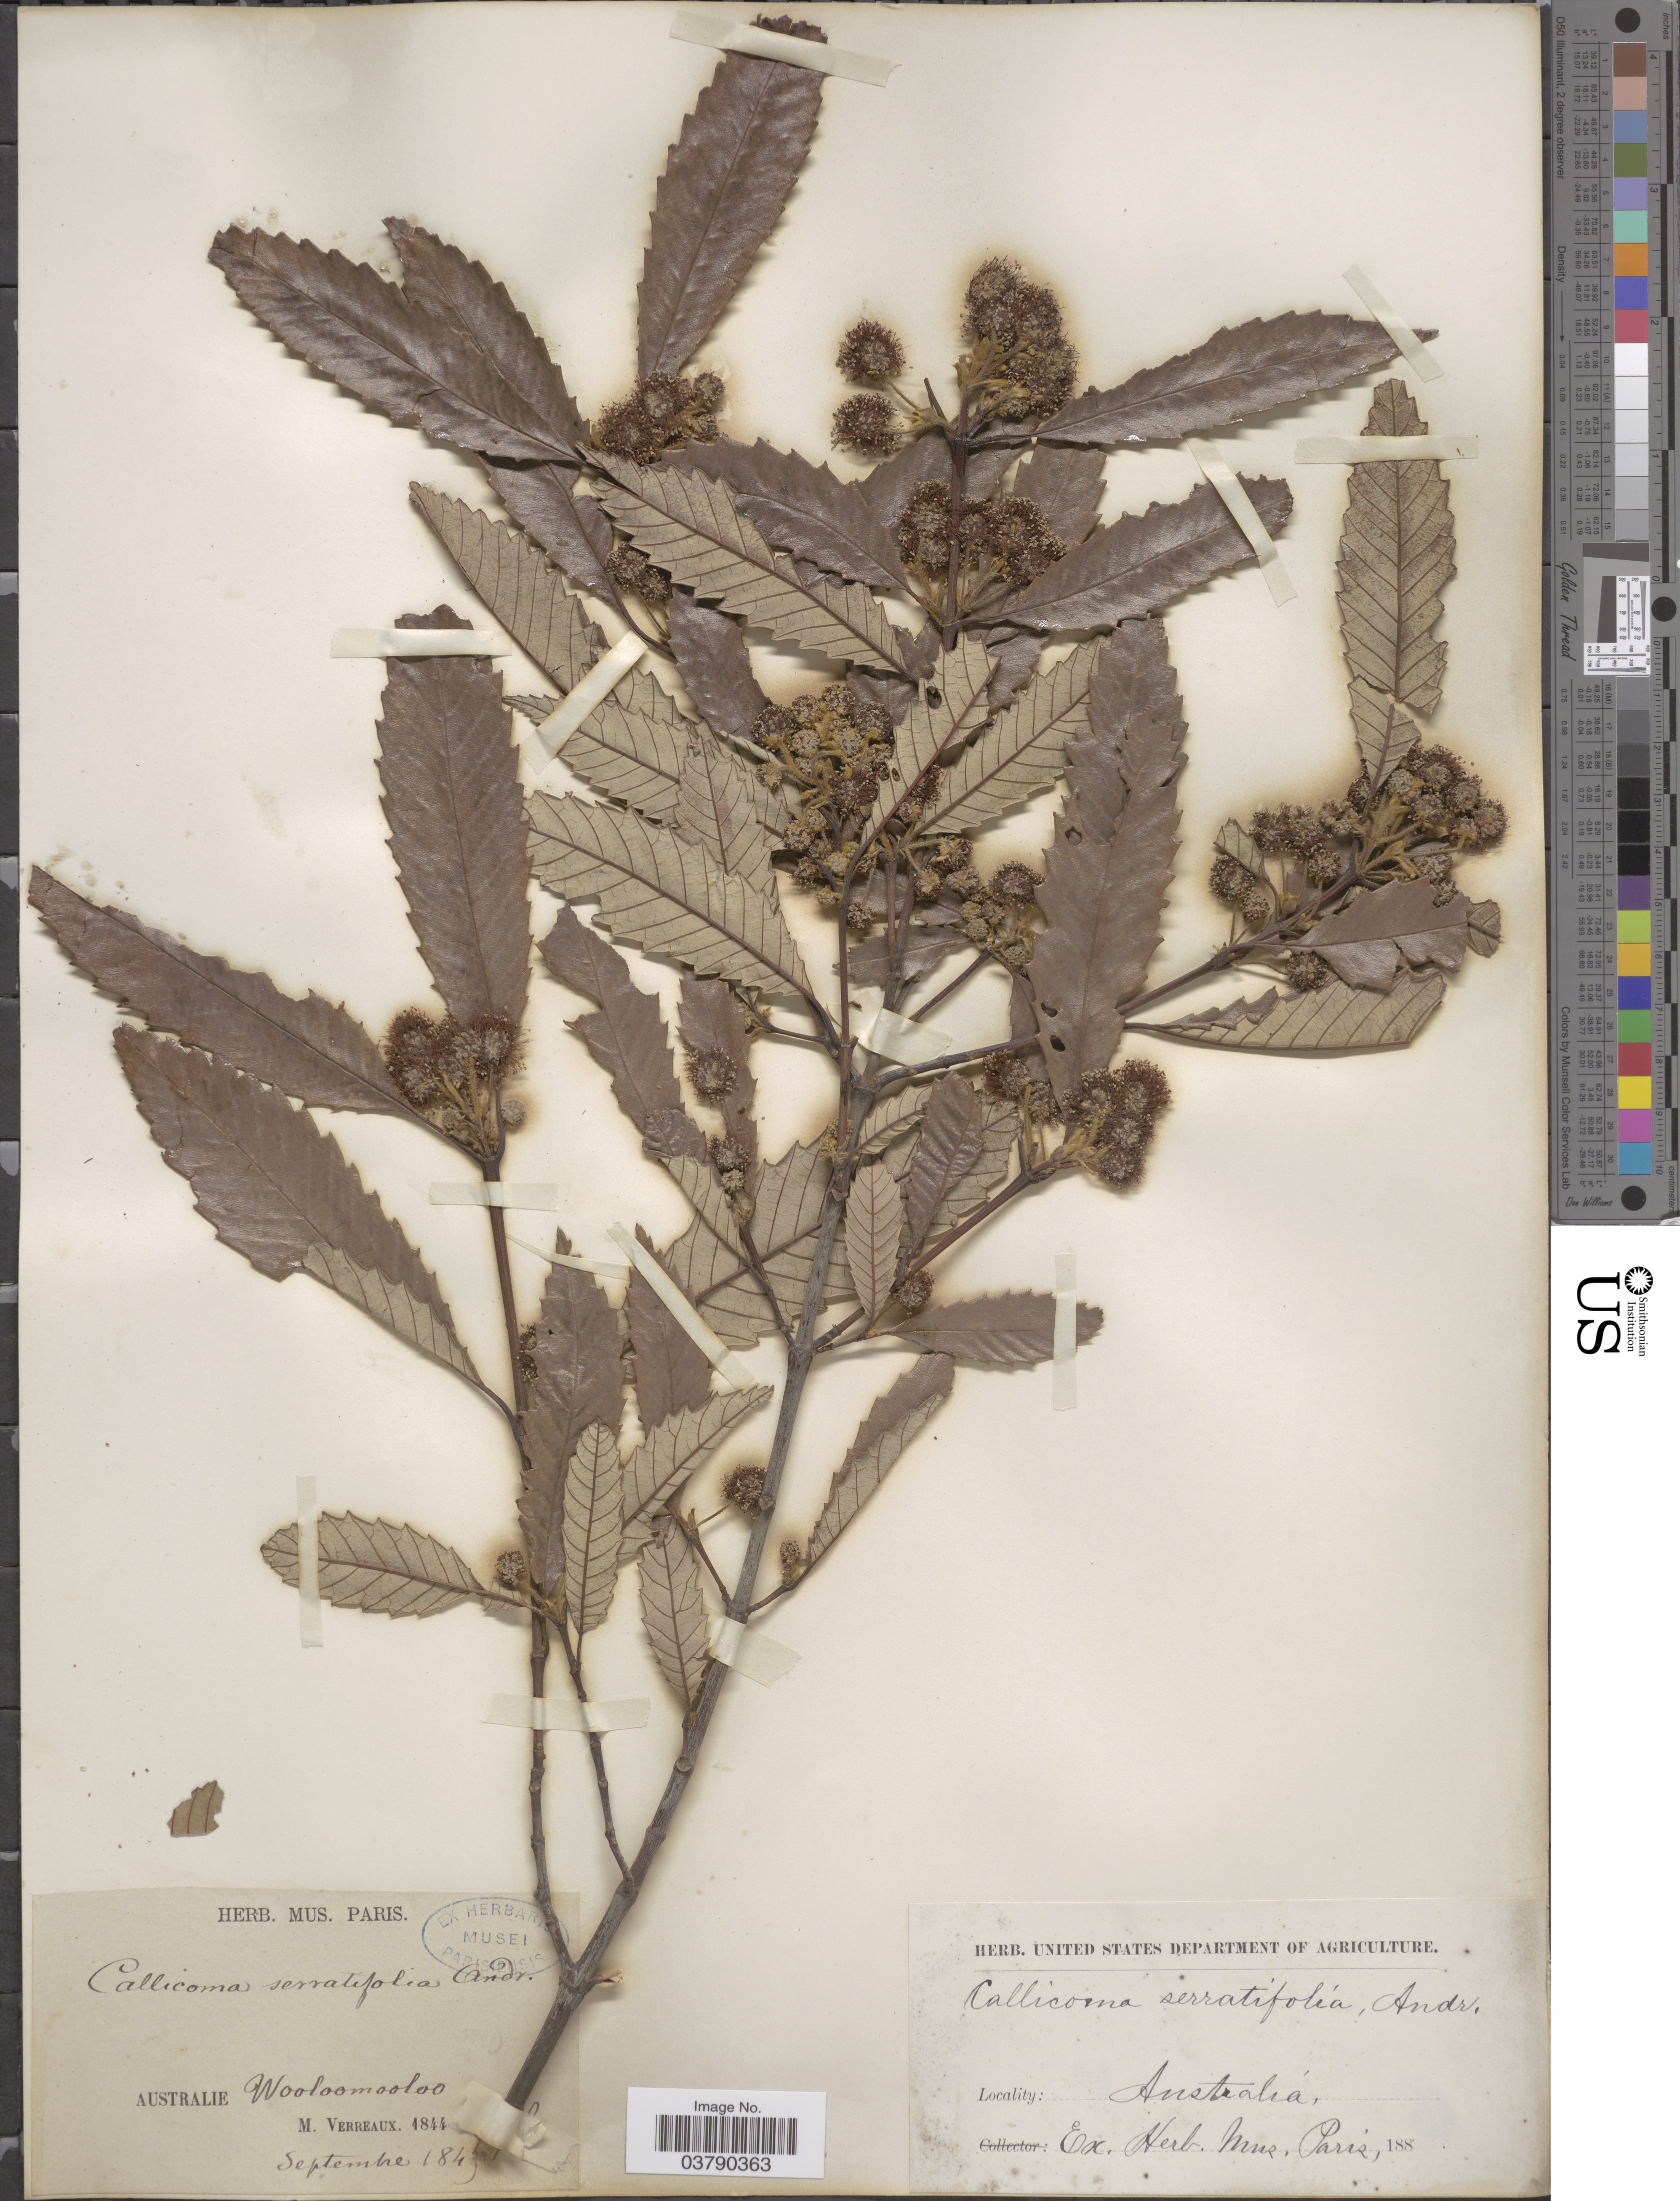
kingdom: Plantae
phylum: Tracheophyta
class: Magnoliopsida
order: Oxalidales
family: Cunoniaceae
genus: Callicoma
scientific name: Callicoma sp.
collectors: M. Verreaux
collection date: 1849-09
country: Australia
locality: Wooloomooloo.